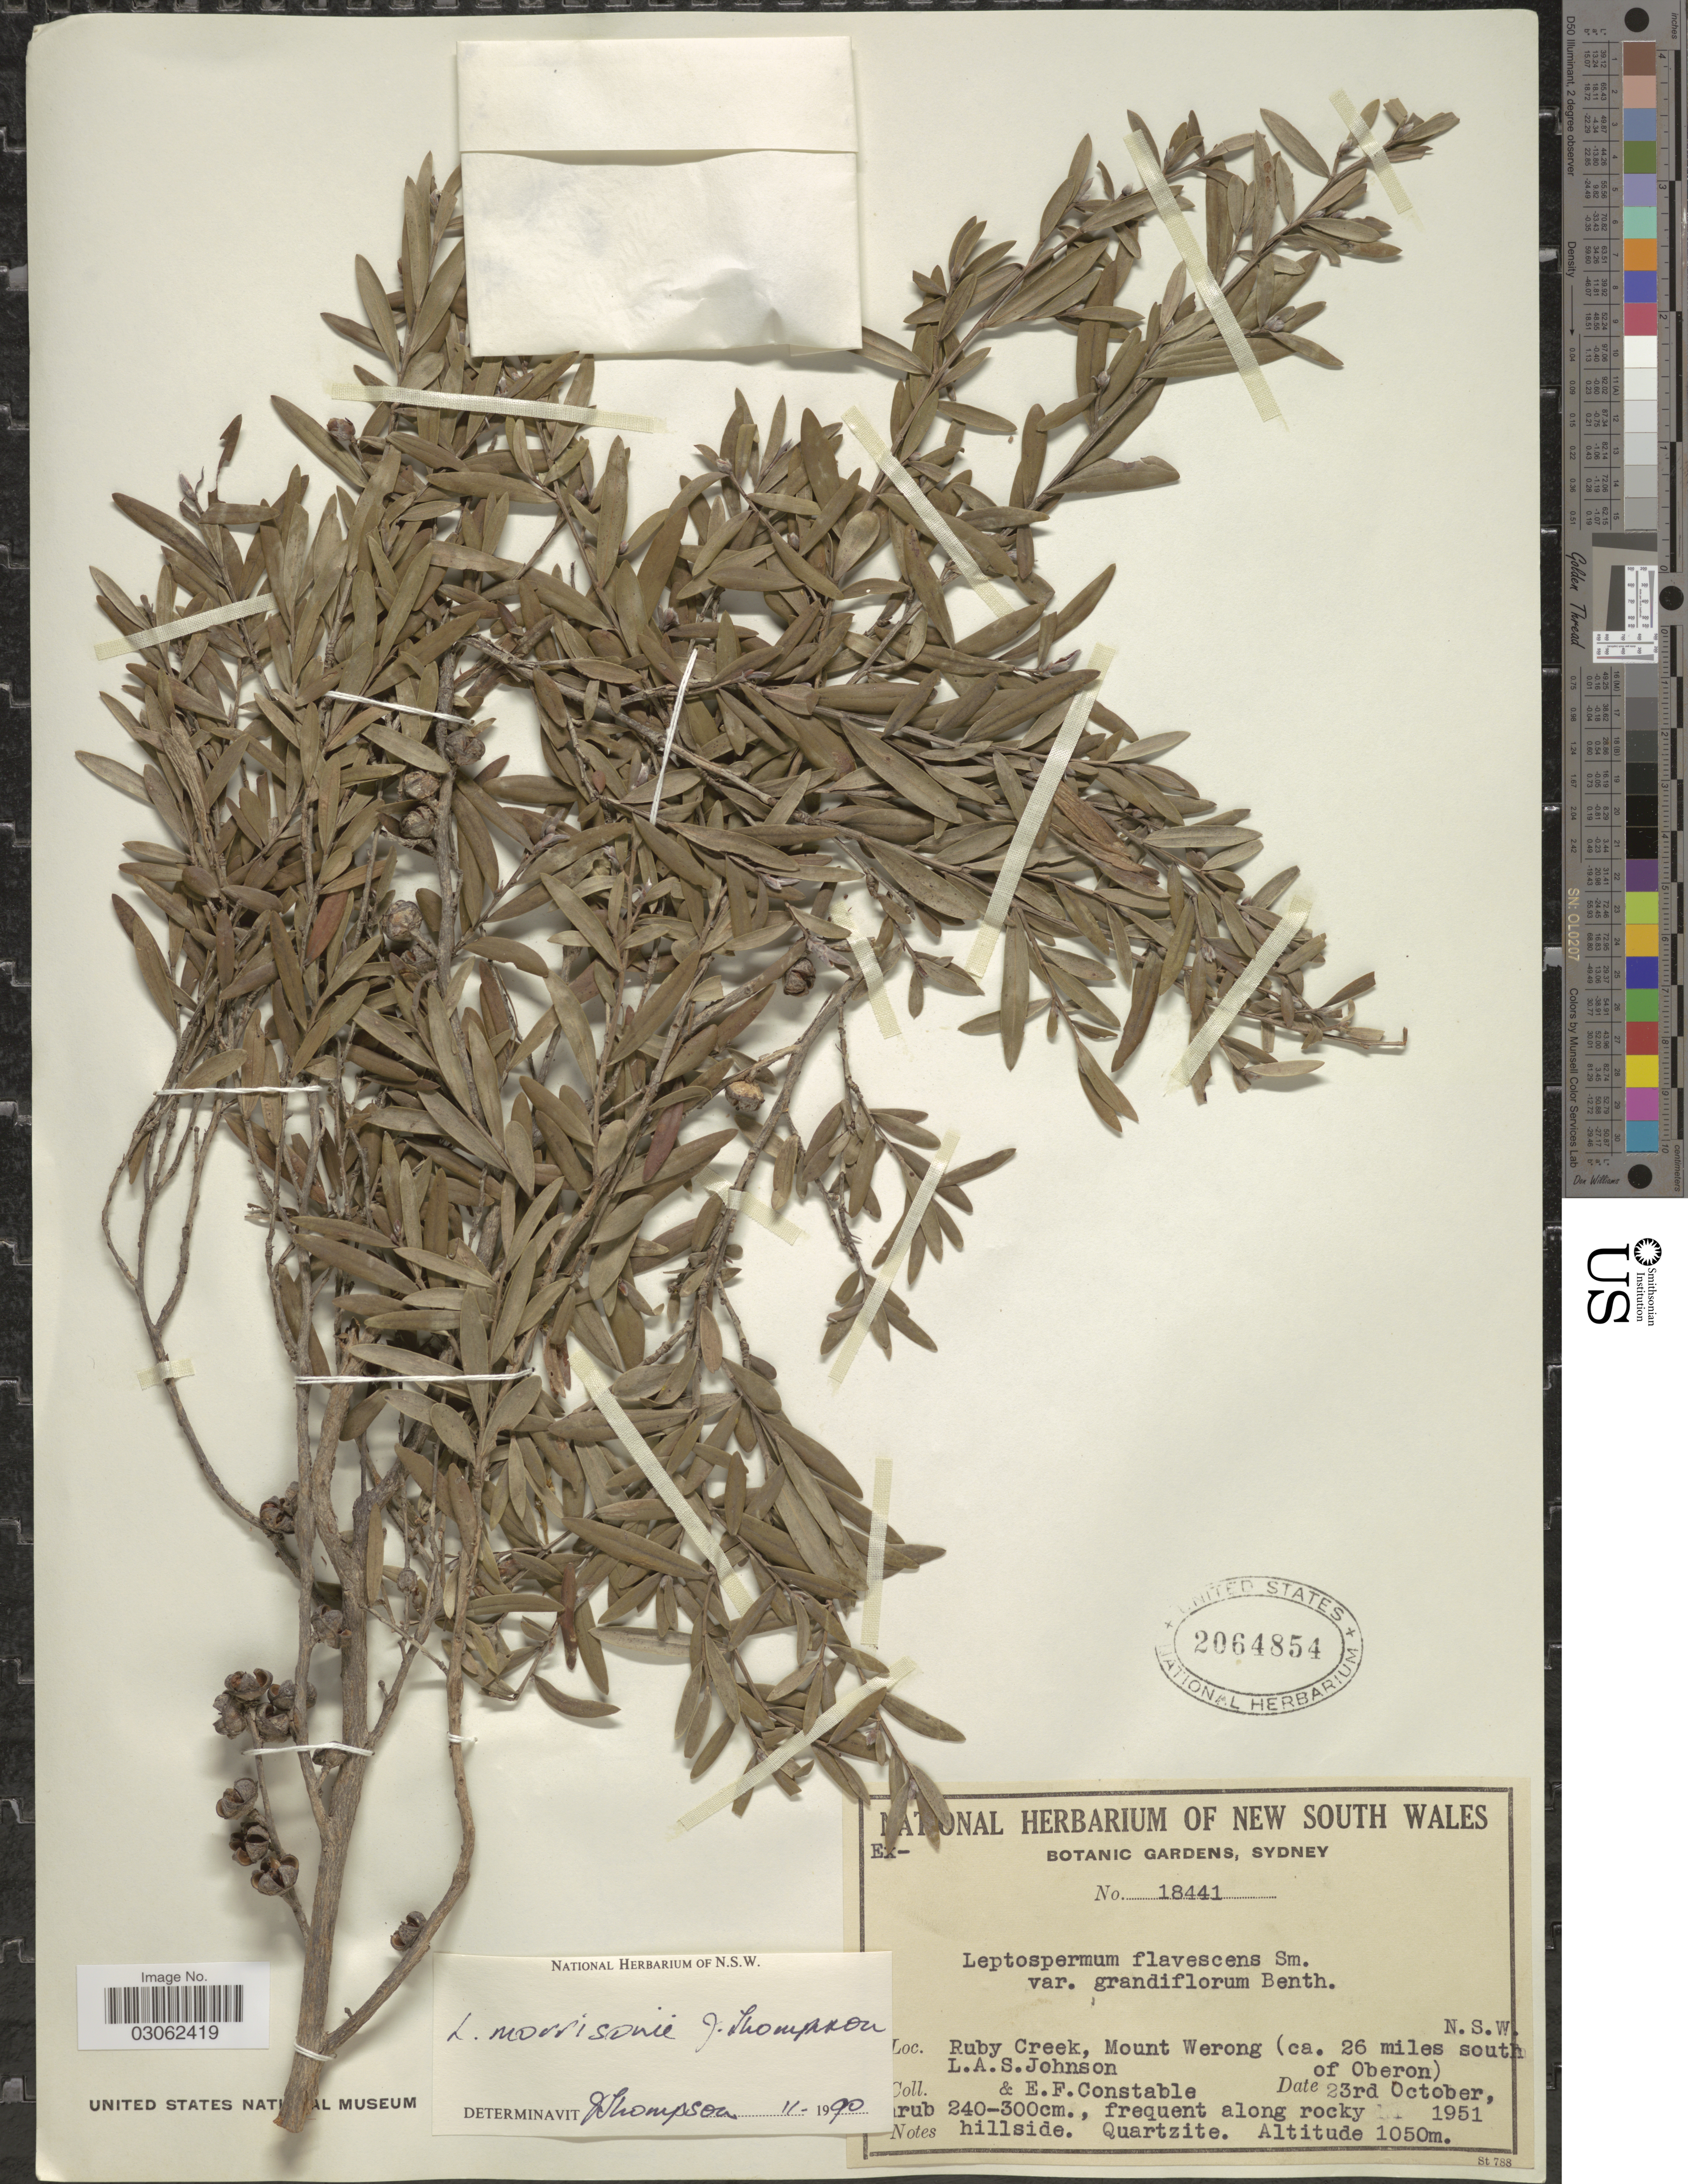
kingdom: Plantae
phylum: Tracheophyta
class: Magnoliopsida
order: Myrtales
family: Myrtaceae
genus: Leptospermum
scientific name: Leptospermum morrisonii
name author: Joy Thomps.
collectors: L. A. S. Johnson & E. F. Constable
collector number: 18441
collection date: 1951-10-23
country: Australia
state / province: New South Wales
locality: Ruby Creek, Mount Werong (ca. 26 miles south of Oberon). N.S.W.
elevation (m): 1050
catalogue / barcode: US 2064854